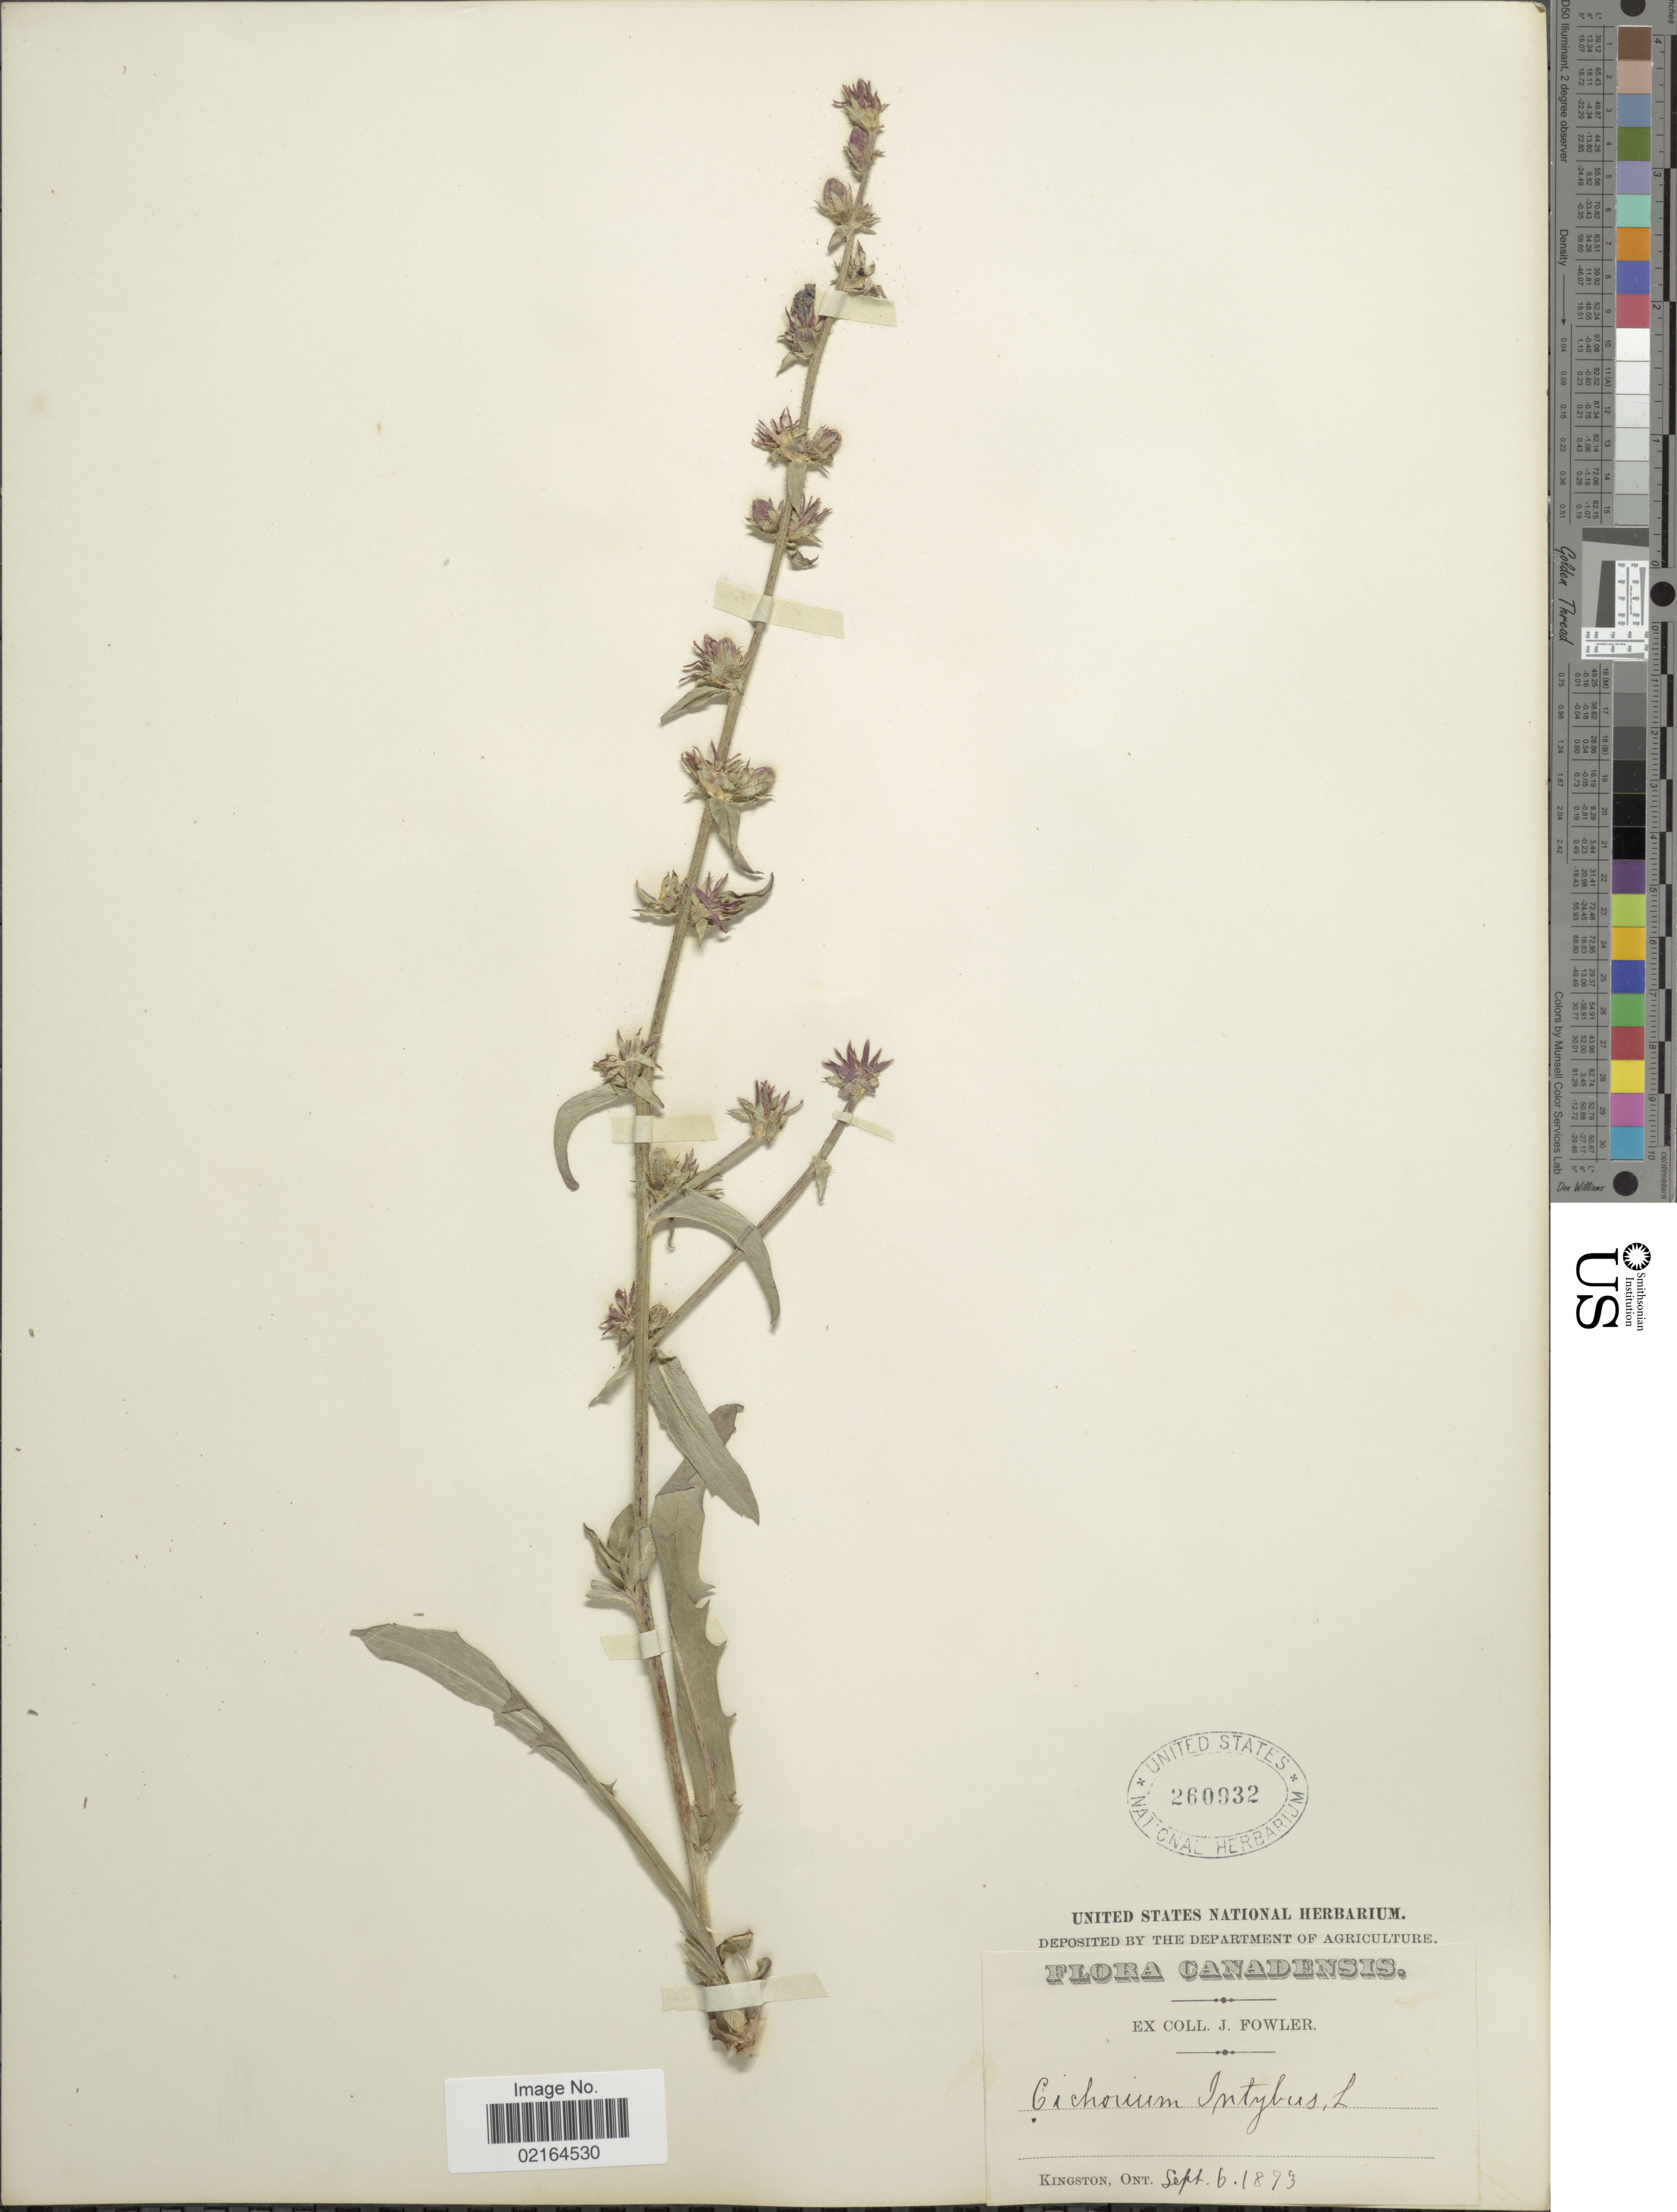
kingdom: Plantae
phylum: Tracheophyta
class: Magnoliopsida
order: Asterales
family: Asteraceae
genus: Cichorium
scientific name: Cichorium intybus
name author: L.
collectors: ex herb. J. Fowler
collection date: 1893-09-06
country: Canada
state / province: Ontario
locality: Kingston, Ont.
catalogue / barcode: US 260932